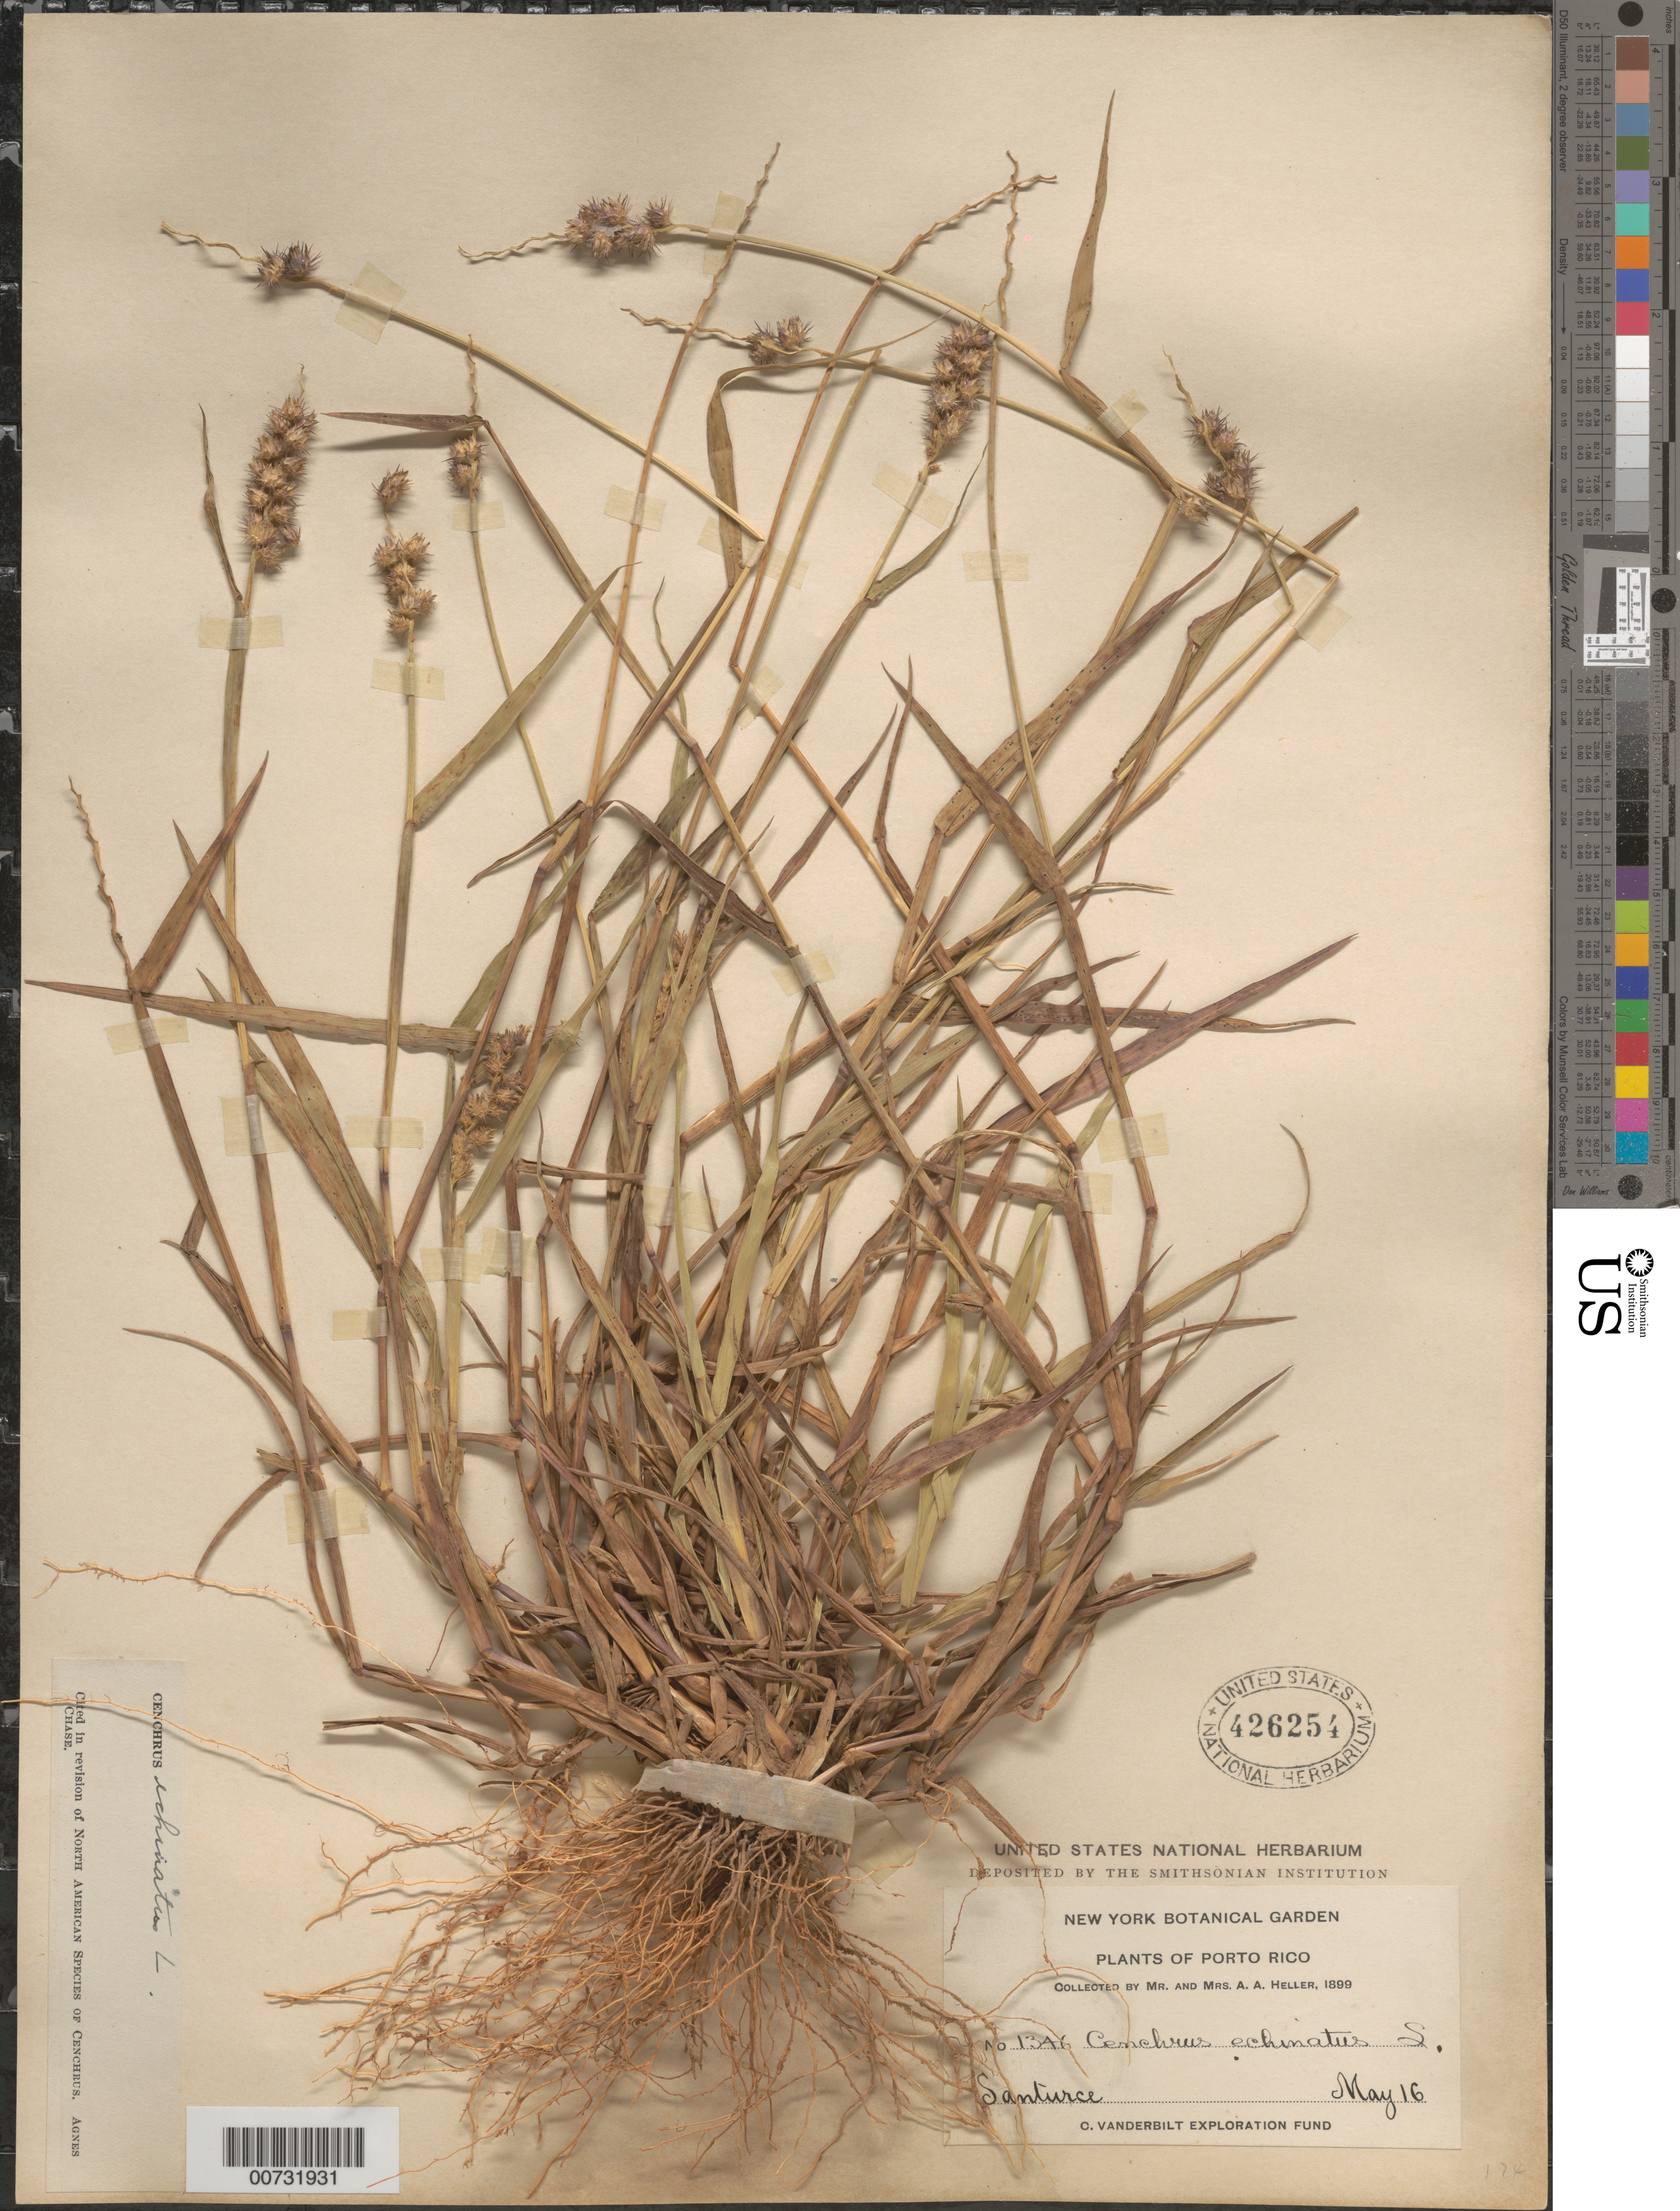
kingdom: Plantae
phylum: Tracheophyta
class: Liliopsida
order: Poales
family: Poaceae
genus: Cenchrus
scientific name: Cenchrus echinatus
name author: L.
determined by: Chase, [M.] Agnes, (US)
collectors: A. A. Heller & E. G. Heller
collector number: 1346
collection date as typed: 16 May 1899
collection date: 1899-05-16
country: Puerto Rico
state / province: San Juan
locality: Santurce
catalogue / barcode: US 426254